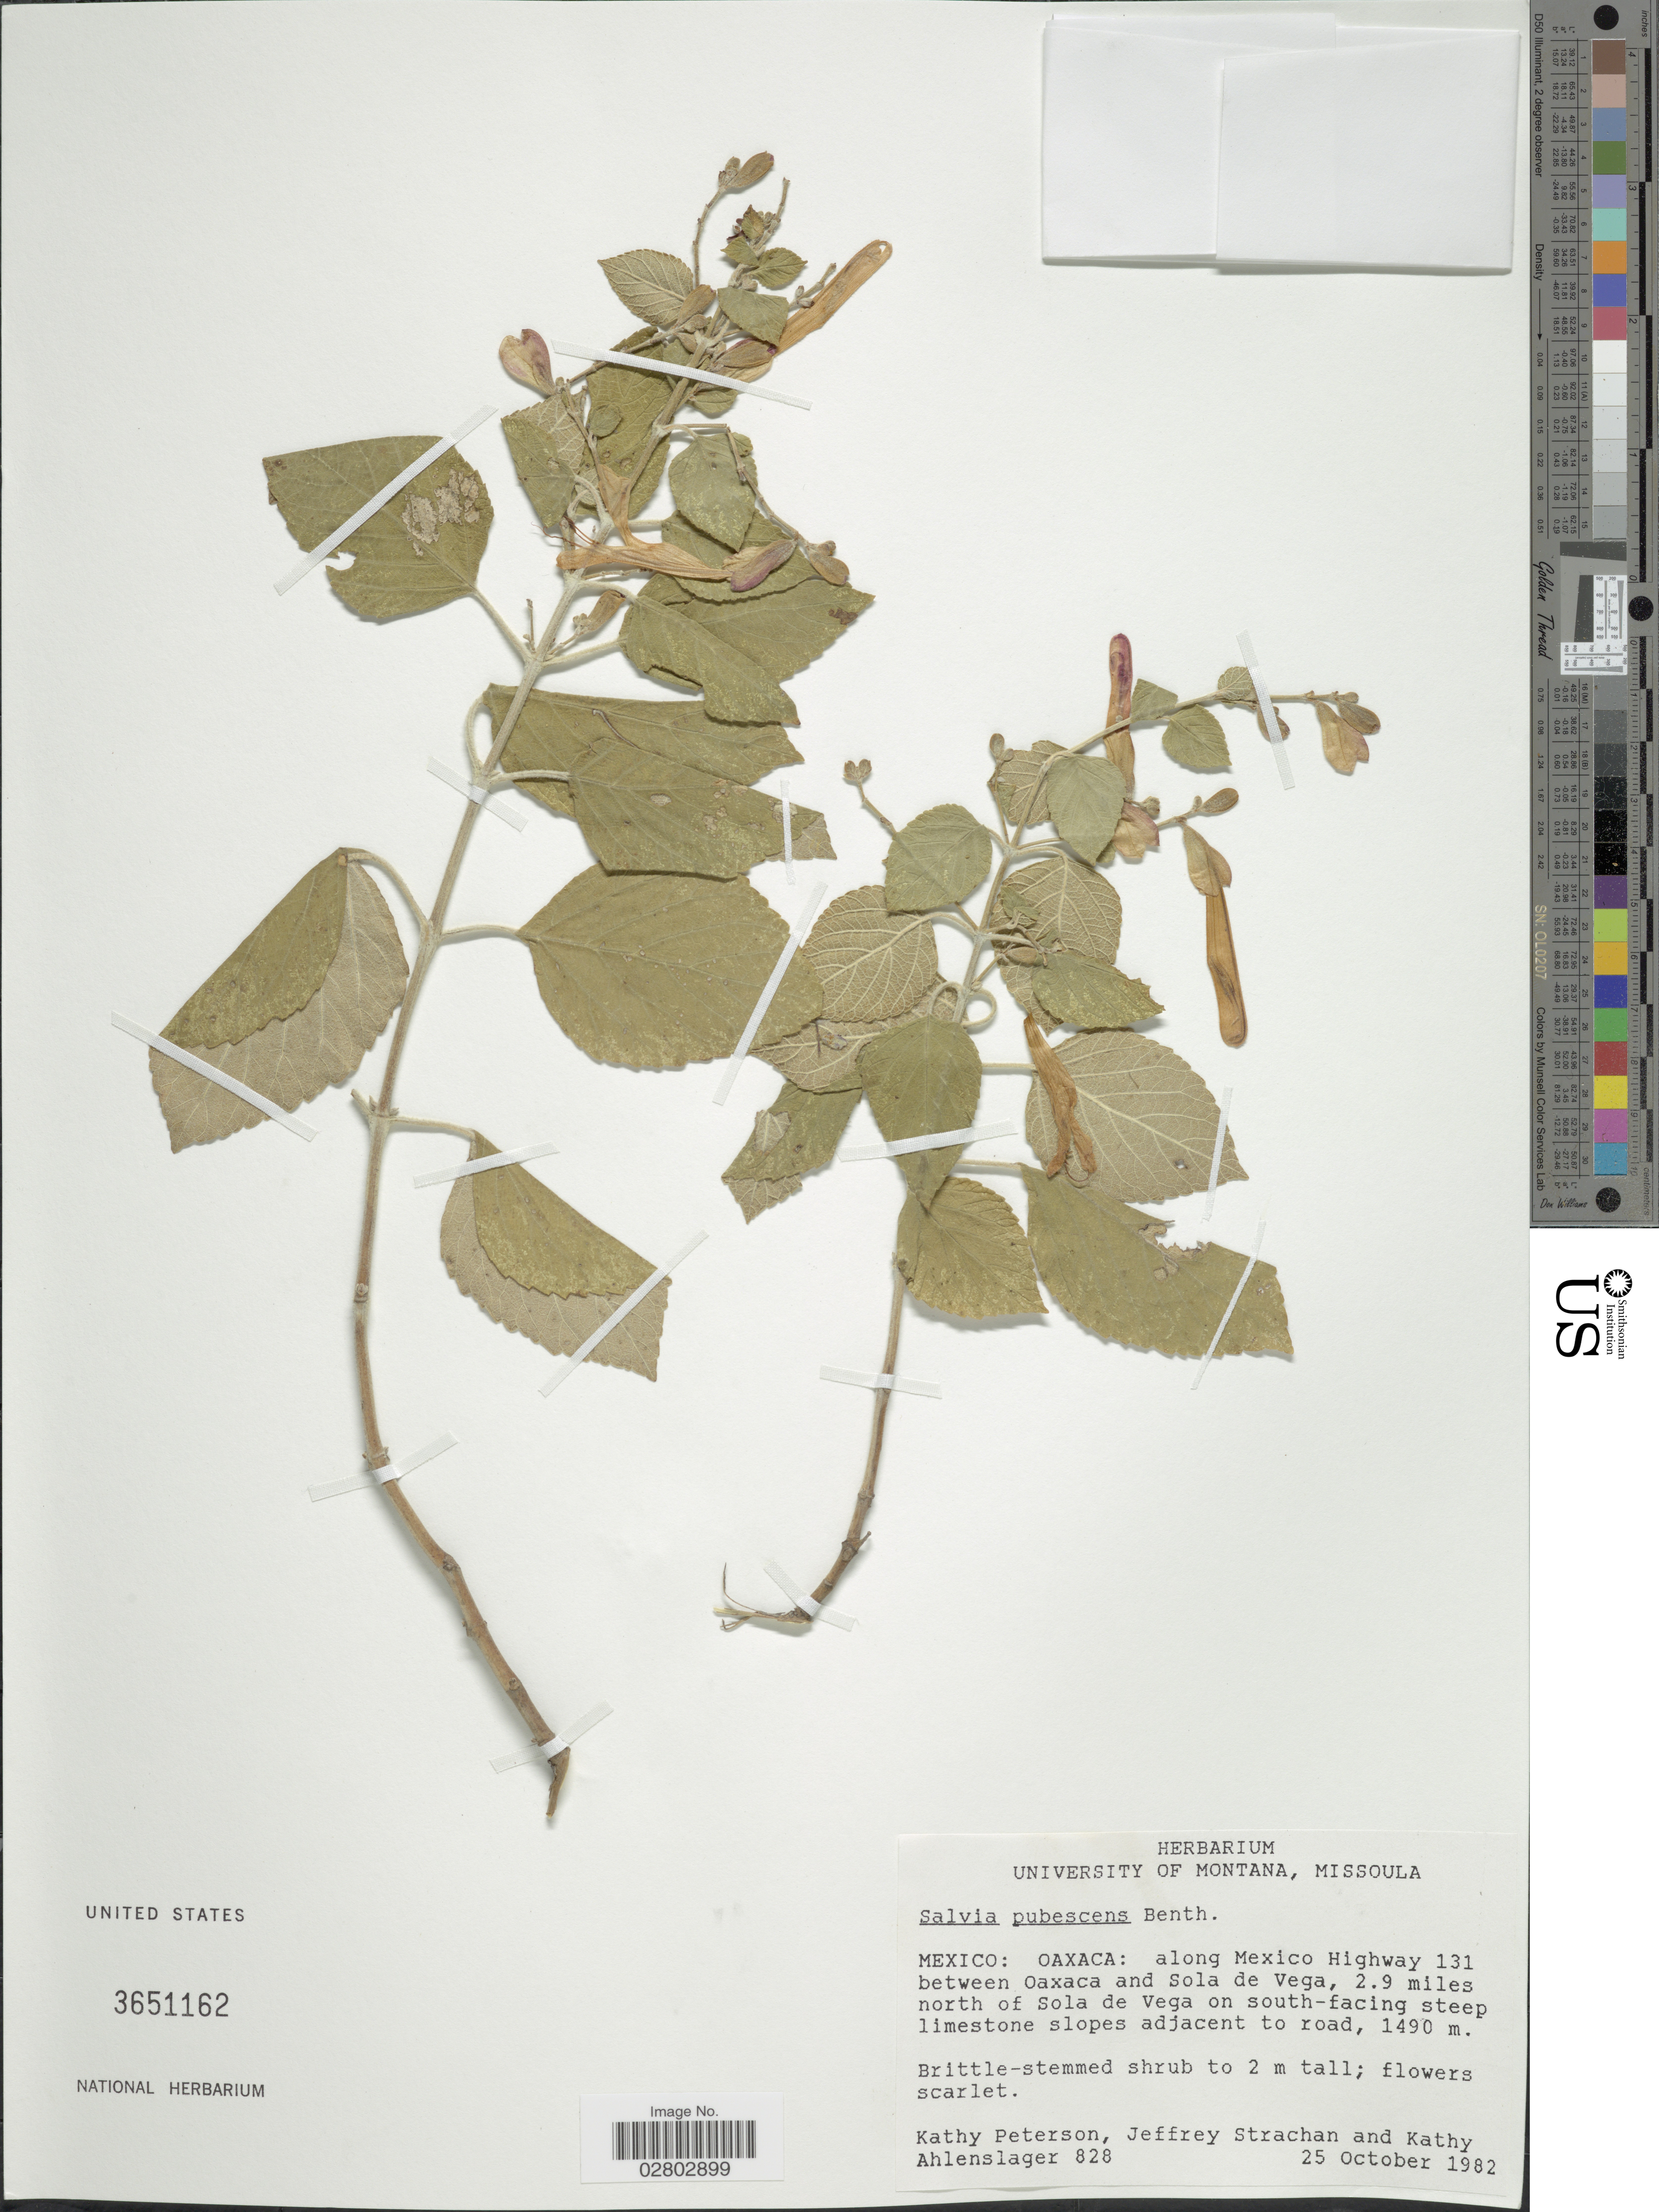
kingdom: Plantae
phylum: Tracheophyta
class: Magnoliopsida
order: Lamiales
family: Lamiaceae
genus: Salvia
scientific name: Salvia pubescens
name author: Benth.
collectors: K. Peterson, J. Strachan & K. Ahlenslager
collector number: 828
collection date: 1982-10-25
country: Mexico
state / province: Oaxaca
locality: Along Mexico Highway 131 between Oaxaca and Sola de Vega, 2.9 miles north of Sola de Vega on south-facing steep limestone slopes adjacent to road.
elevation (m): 1490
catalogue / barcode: US 3651162